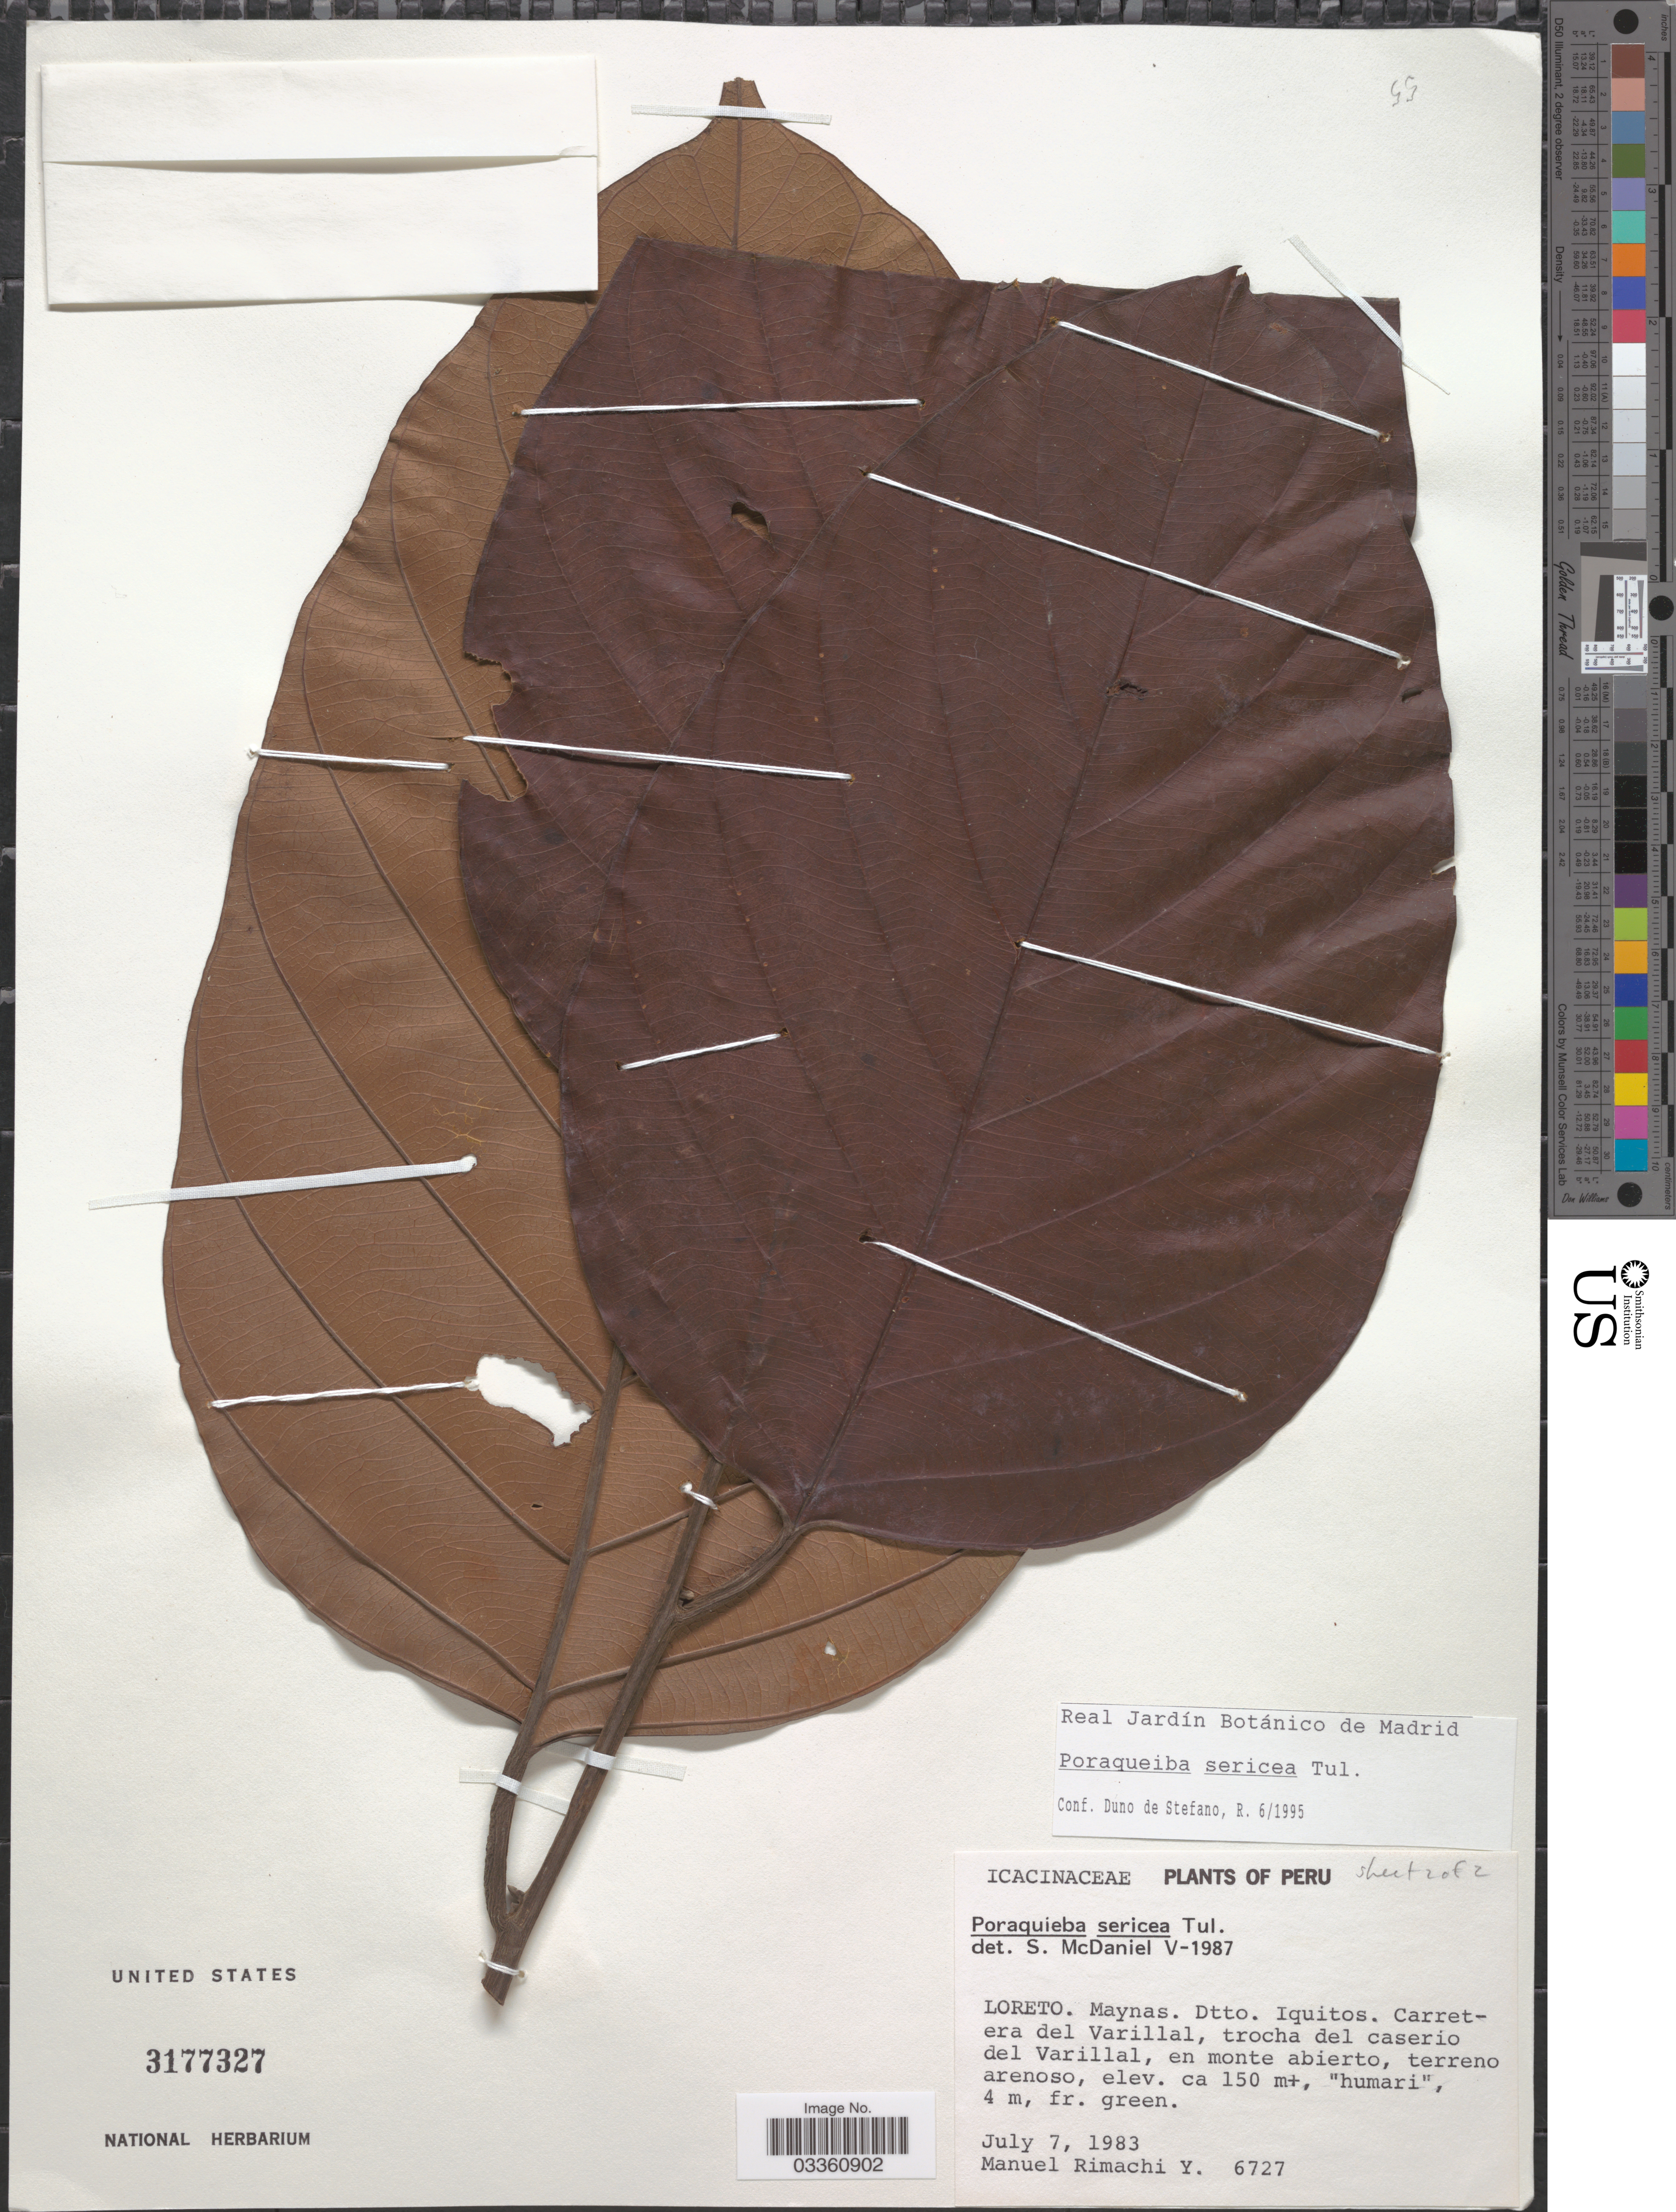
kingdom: Plantae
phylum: Tracheophyta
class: Magnoliopsida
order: Metteniusales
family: Metteniusaceae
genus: Poraqueiba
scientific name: Poraqueiba sericea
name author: Tul.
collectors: M. Rimachi Y.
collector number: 6727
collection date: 1983-07-07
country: Peru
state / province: Loreto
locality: Maynas. Dtto. Iquitos. Carretera del Varillal, trocha del caserio del Varillal.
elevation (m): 150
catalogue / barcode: US 3177327